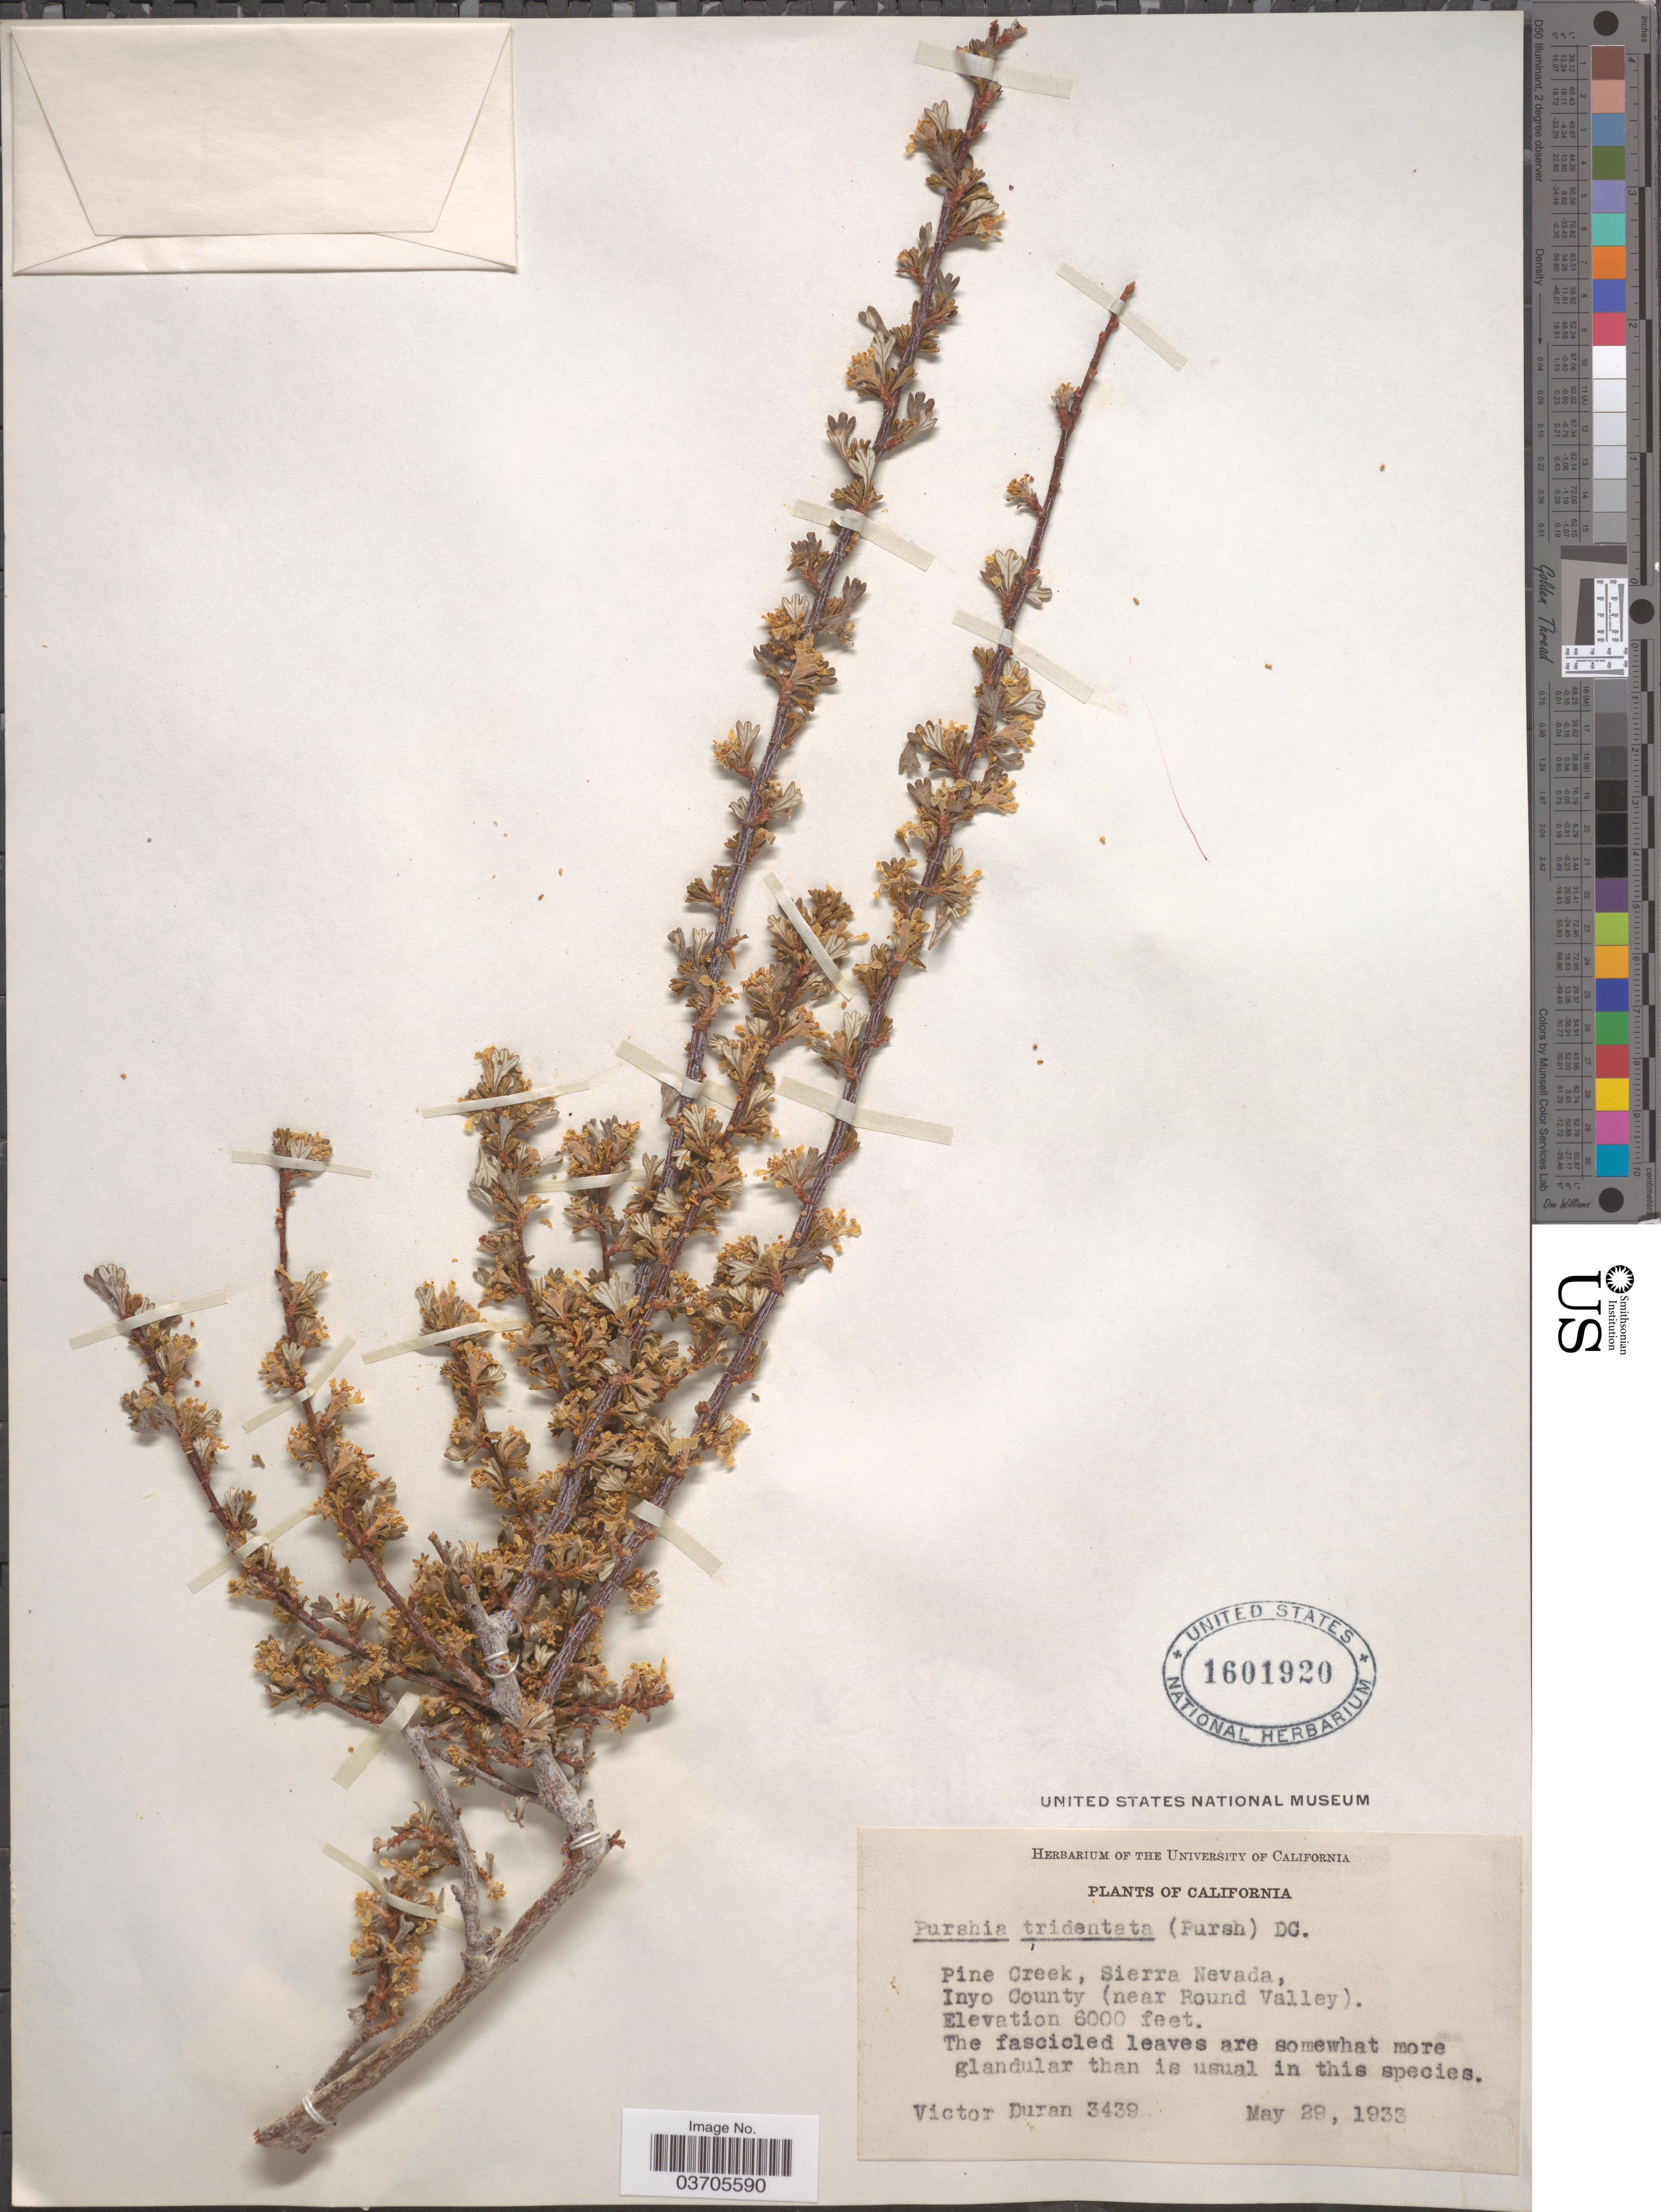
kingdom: Plantae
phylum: Tracheophyta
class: Magnoliopsida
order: Rosales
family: Rosaceae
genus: Purshia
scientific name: Purshia tridentata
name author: (Pursh) DC.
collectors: V. Duran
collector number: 3439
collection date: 1933-05-29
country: United States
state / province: California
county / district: Inyo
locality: Pine Creek, Sierra Nevada, Inyo County (near Round Valley).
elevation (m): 1829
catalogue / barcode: US 1601920